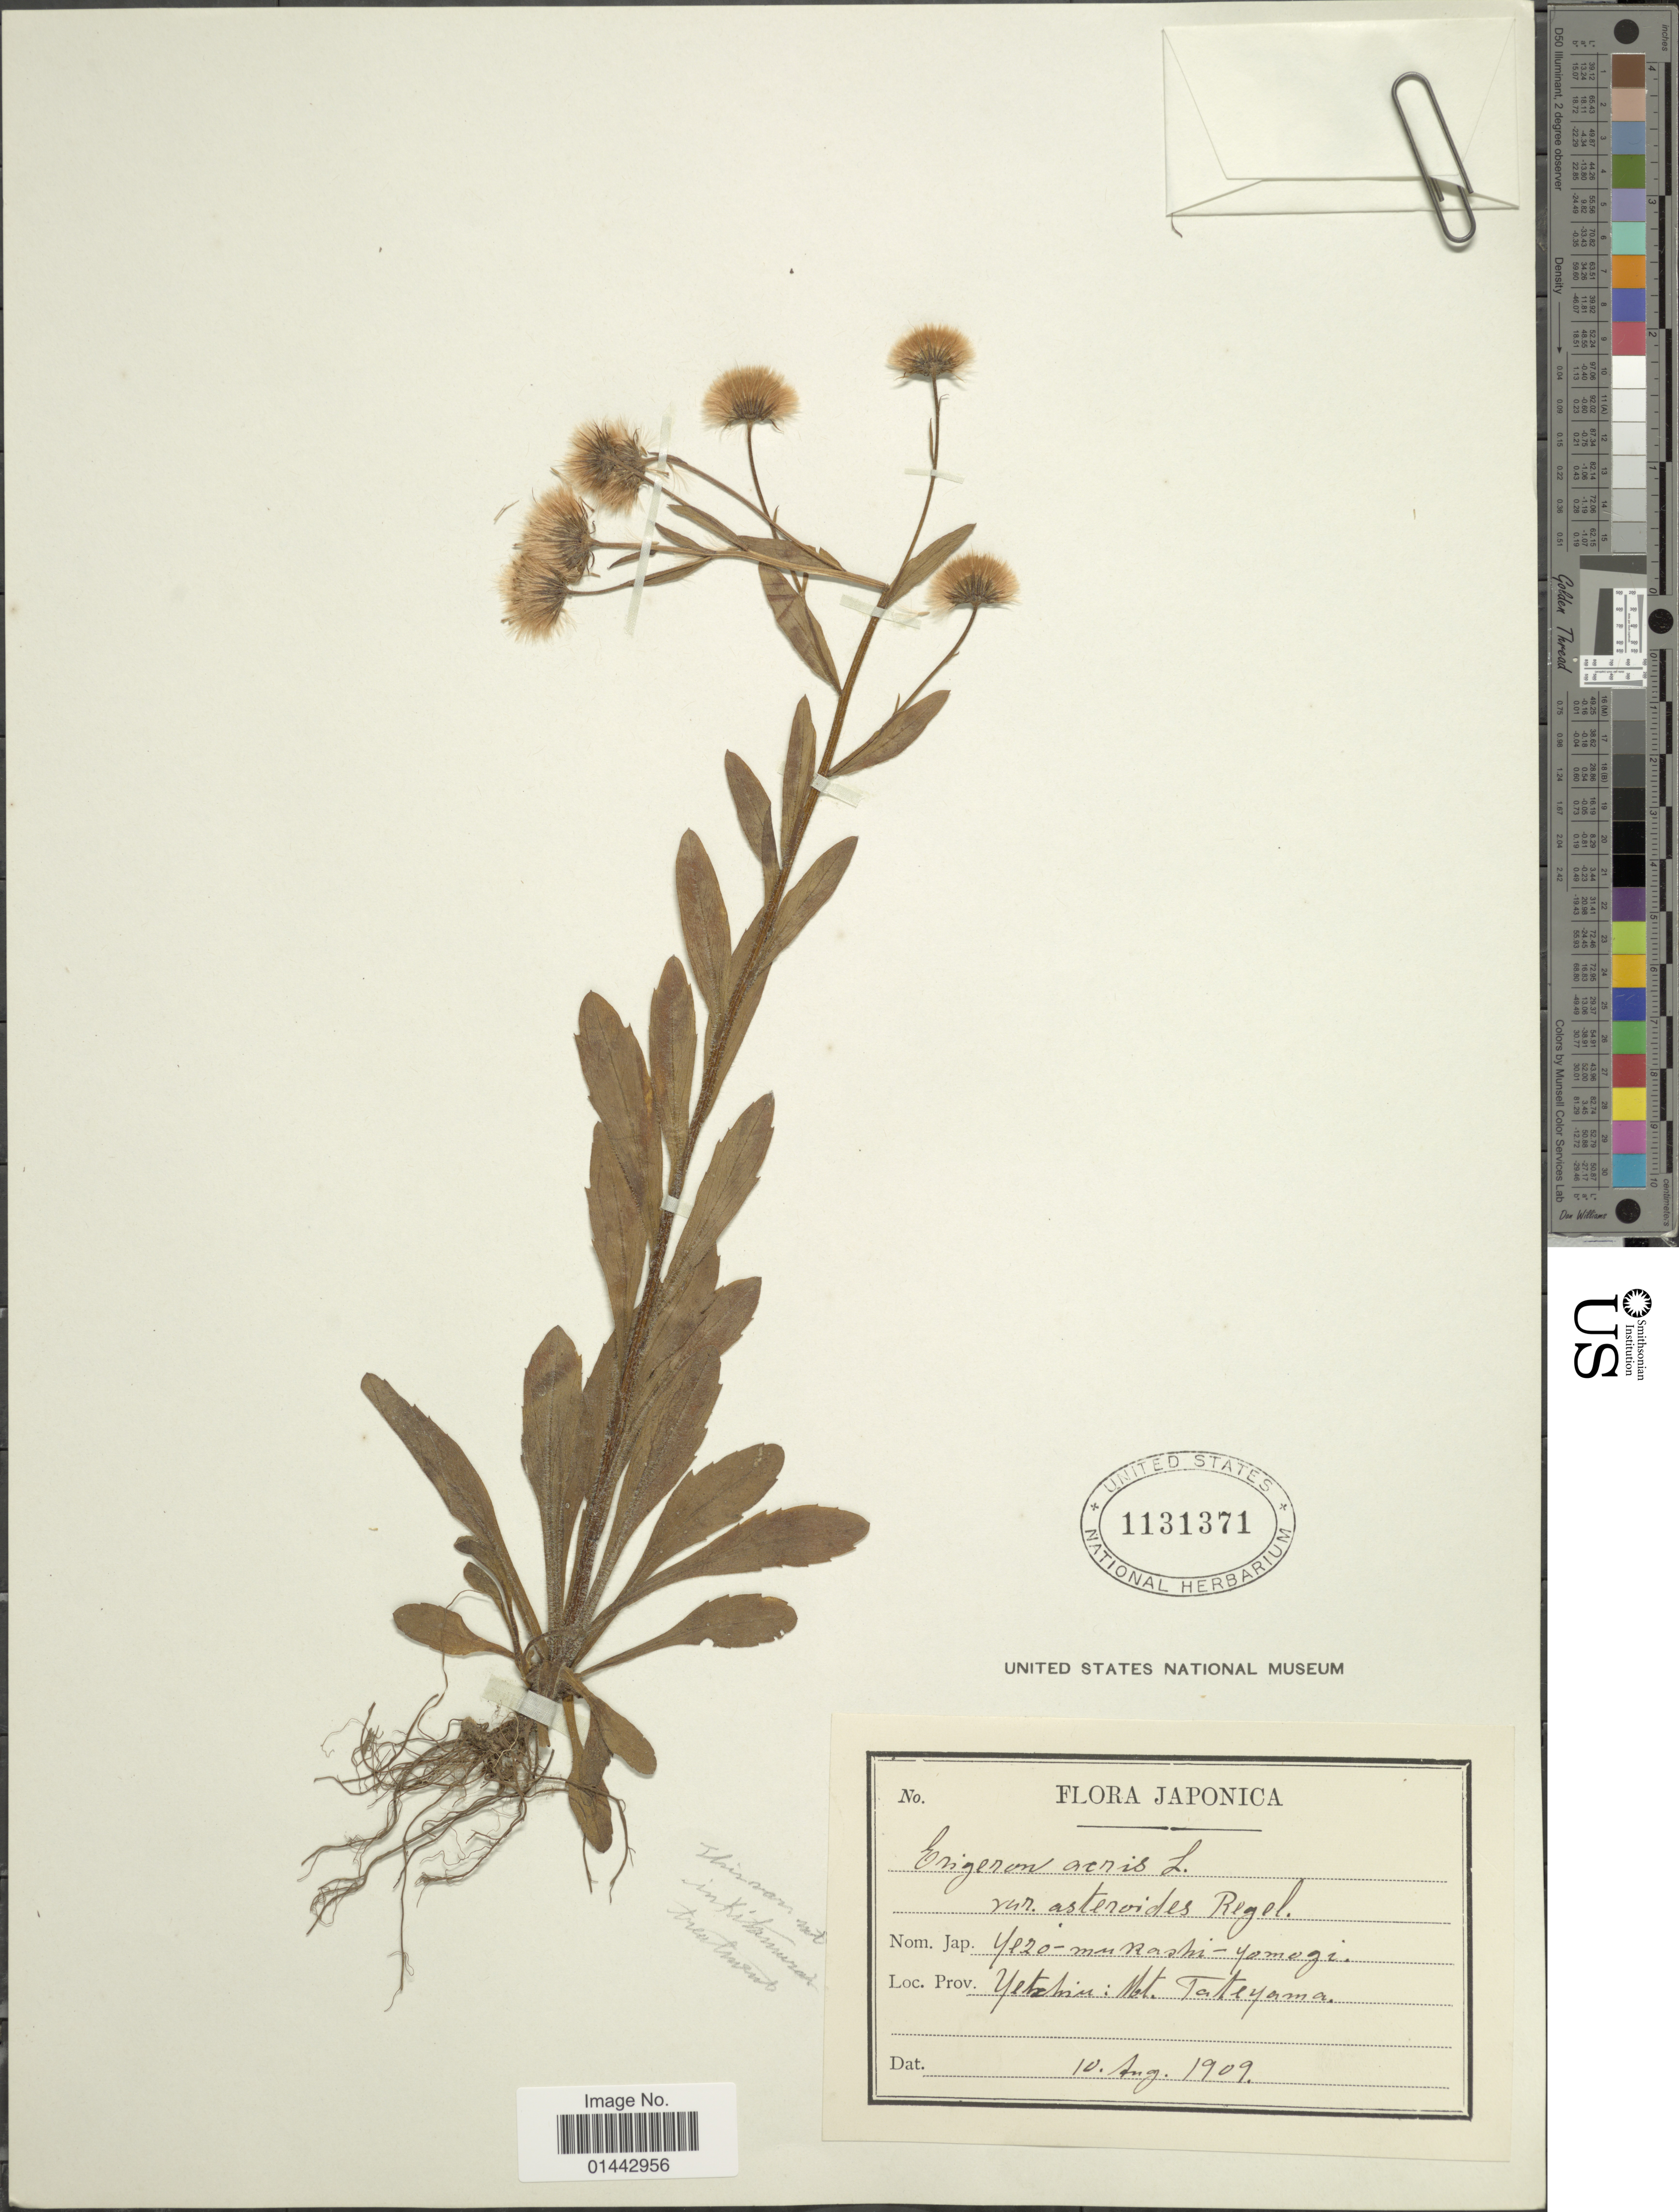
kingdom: Plantae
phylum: Tracheophyta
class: Magnoliopsida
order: Asterales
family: Asteraceae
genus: Erigeron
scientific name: Erigeron acris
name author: L.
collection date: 1909-08-10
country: Japan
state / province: Toyama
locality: Yetchiu [Etchu]: Mt. Tateyama.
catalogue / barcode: US 1131371